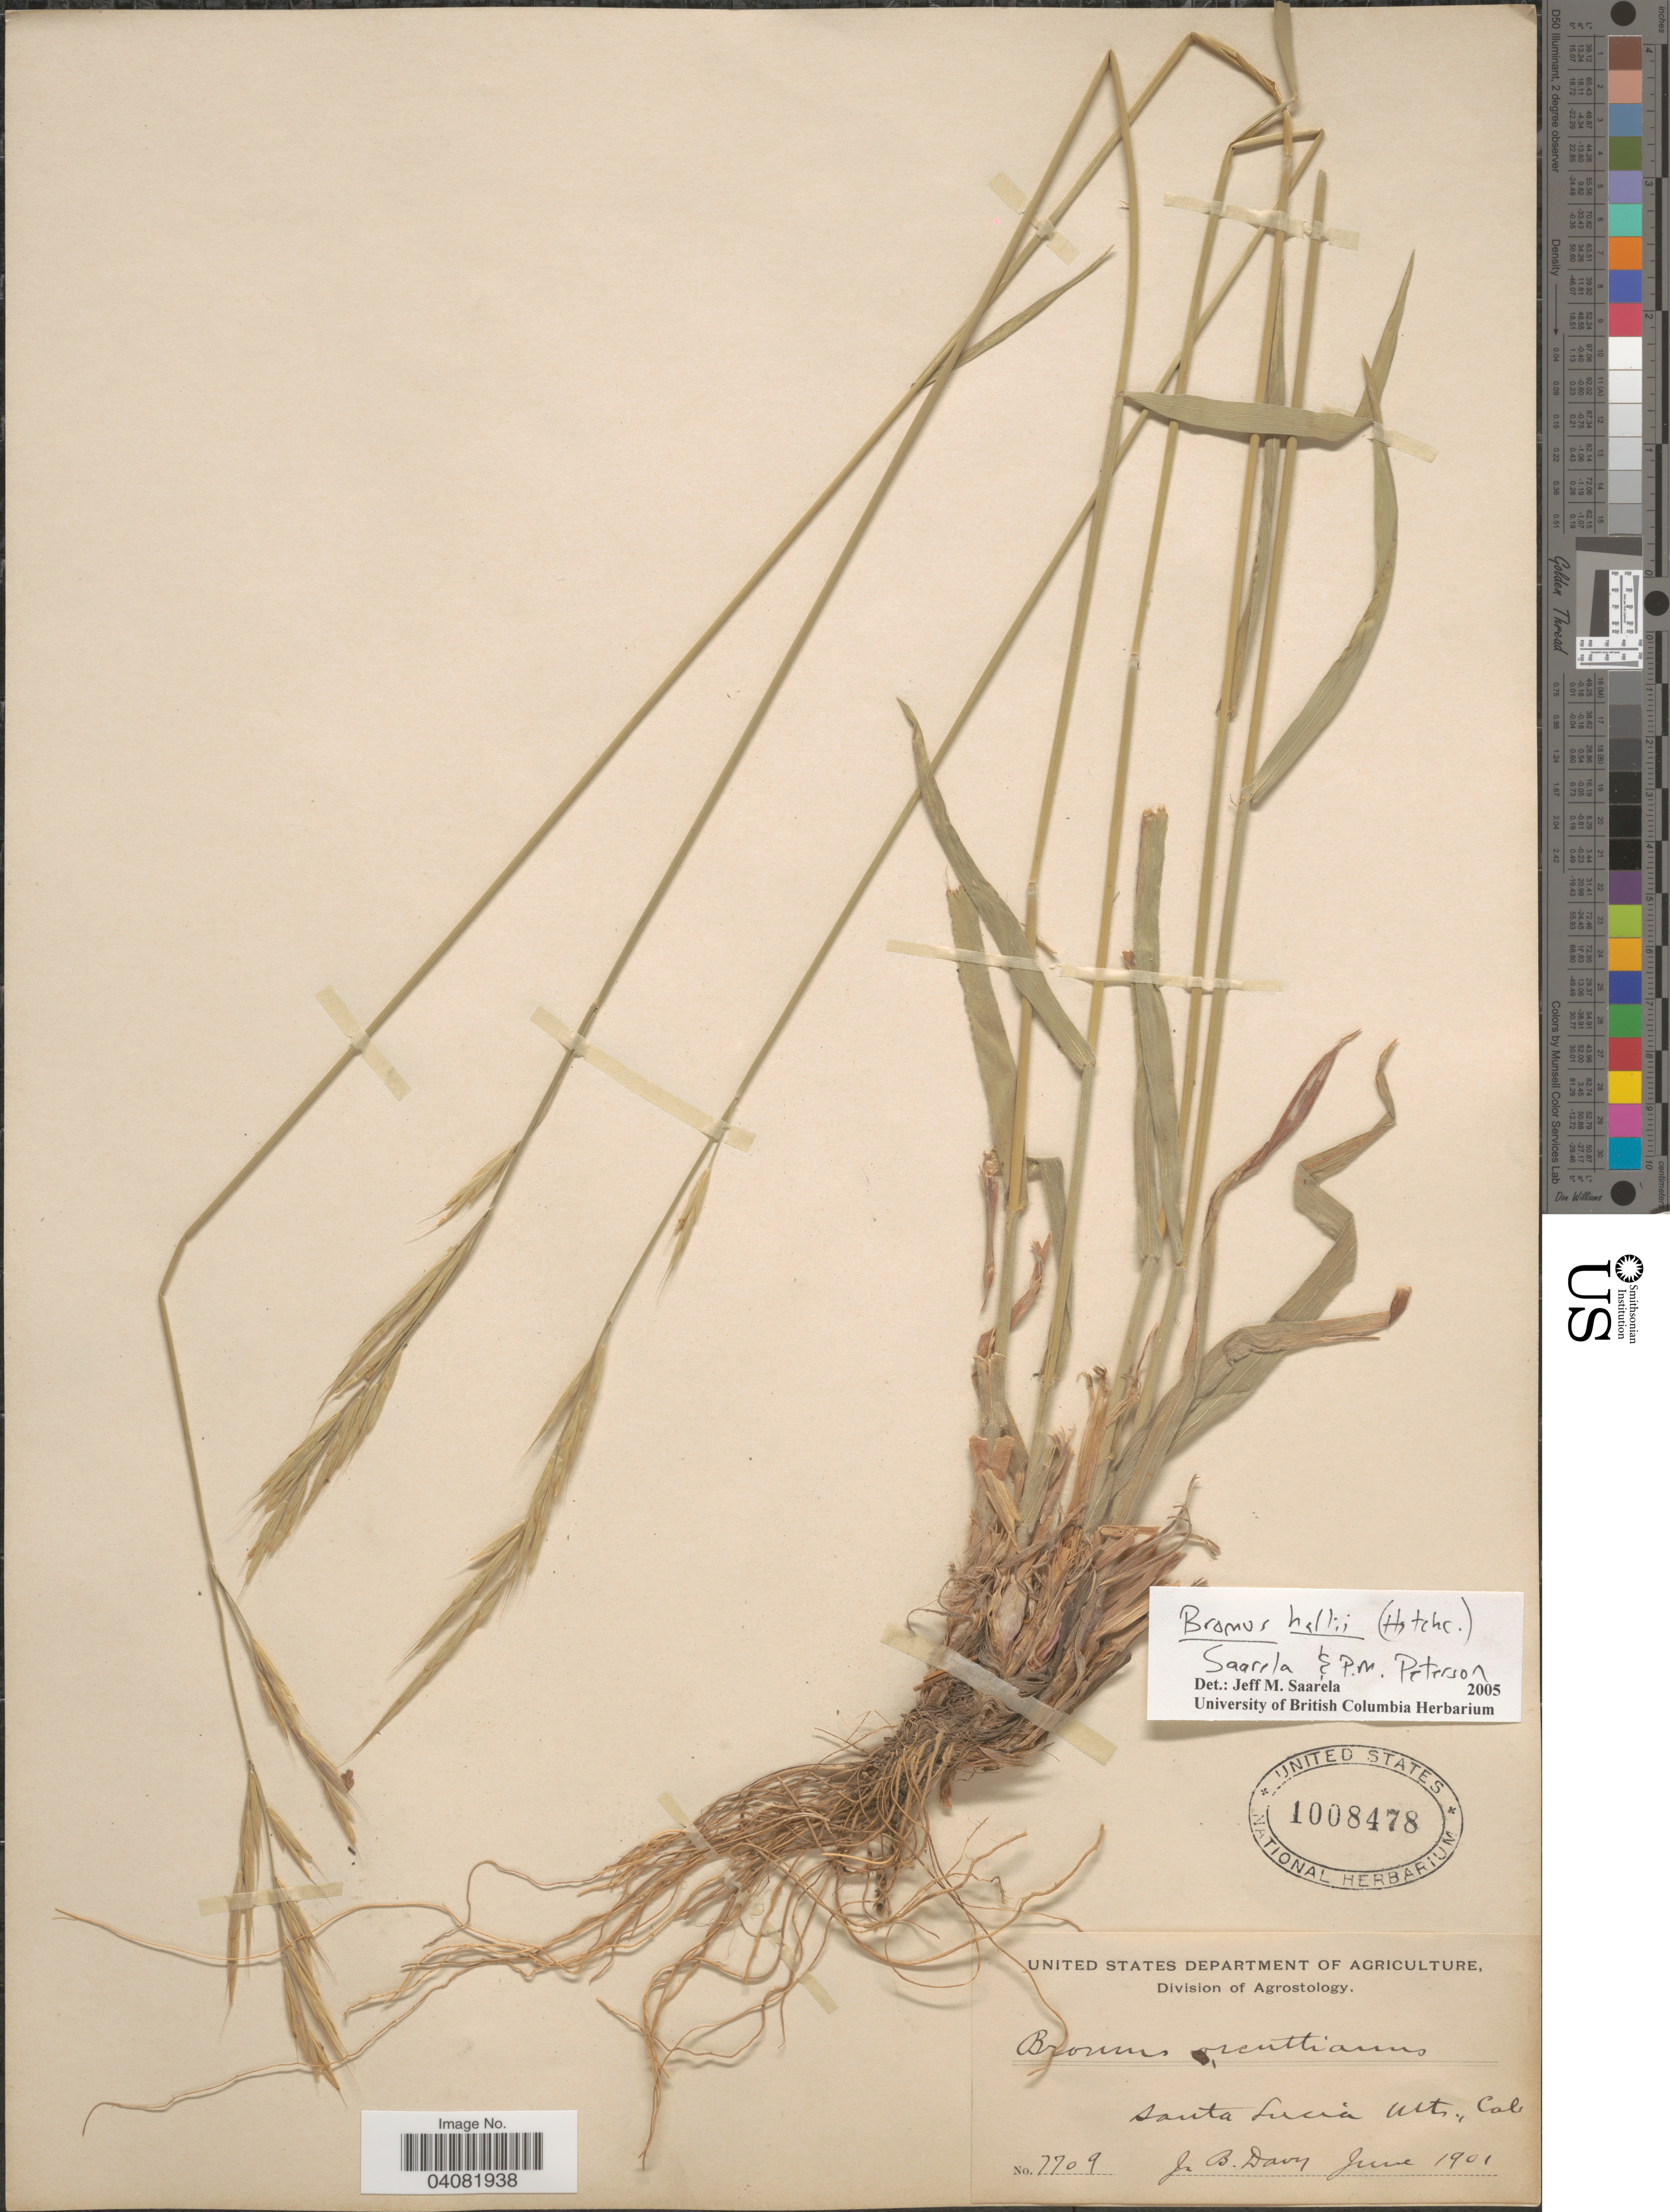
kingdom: Plantae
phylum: Tracheophyta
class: Liliopsida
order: Poales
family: Poaceae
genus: Bromus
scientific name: Bromus hallii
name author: (Hitchc.) Saarela & P.M. Peterson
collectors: J. Burtt Davy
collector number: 7709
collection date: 1901-06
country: United States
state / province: California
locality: Santa Lucia Mts.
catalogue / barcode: US 1008478